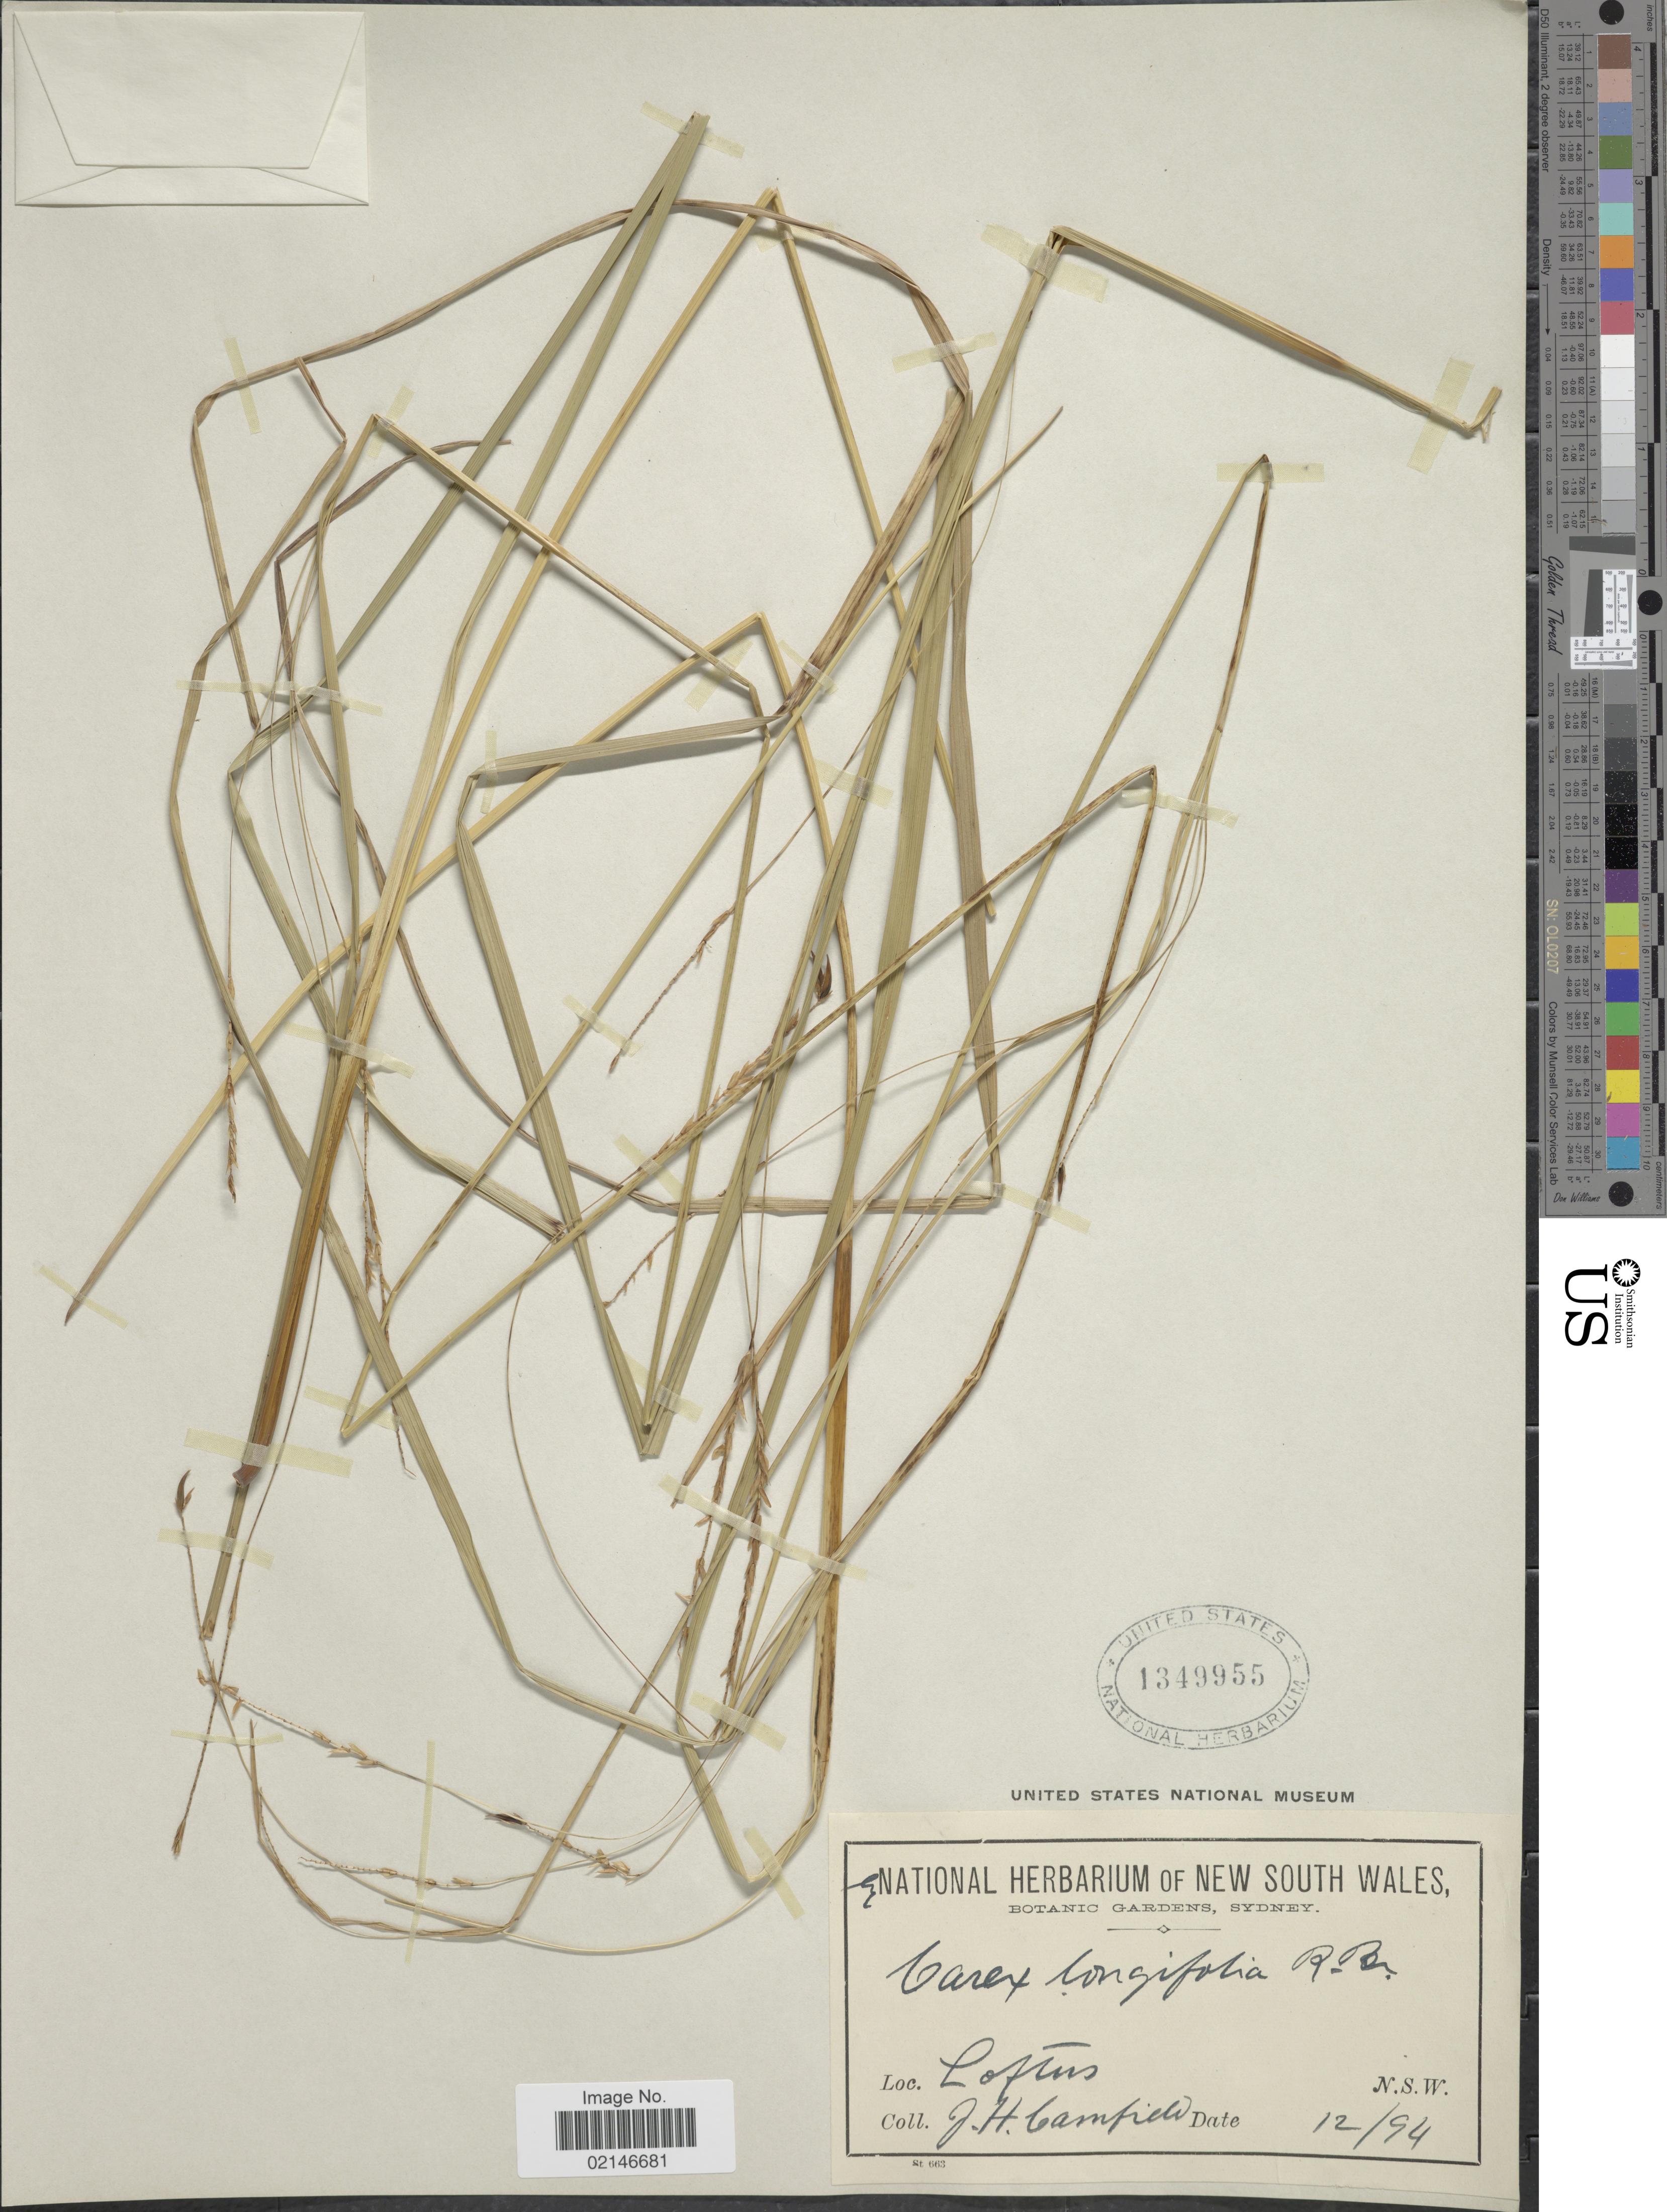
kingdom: Plantae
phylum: Tracheophyta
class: Liliopsida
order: Poales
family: Cyperaceae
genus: Carex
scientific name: Carex longebrachiata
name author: Boeckeler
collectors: J. Camfield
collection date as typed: Transcribed d/m/y: /12/94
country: Australia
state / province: New South Wales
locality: Loftus, N.S.W.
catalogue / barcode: US 1349955